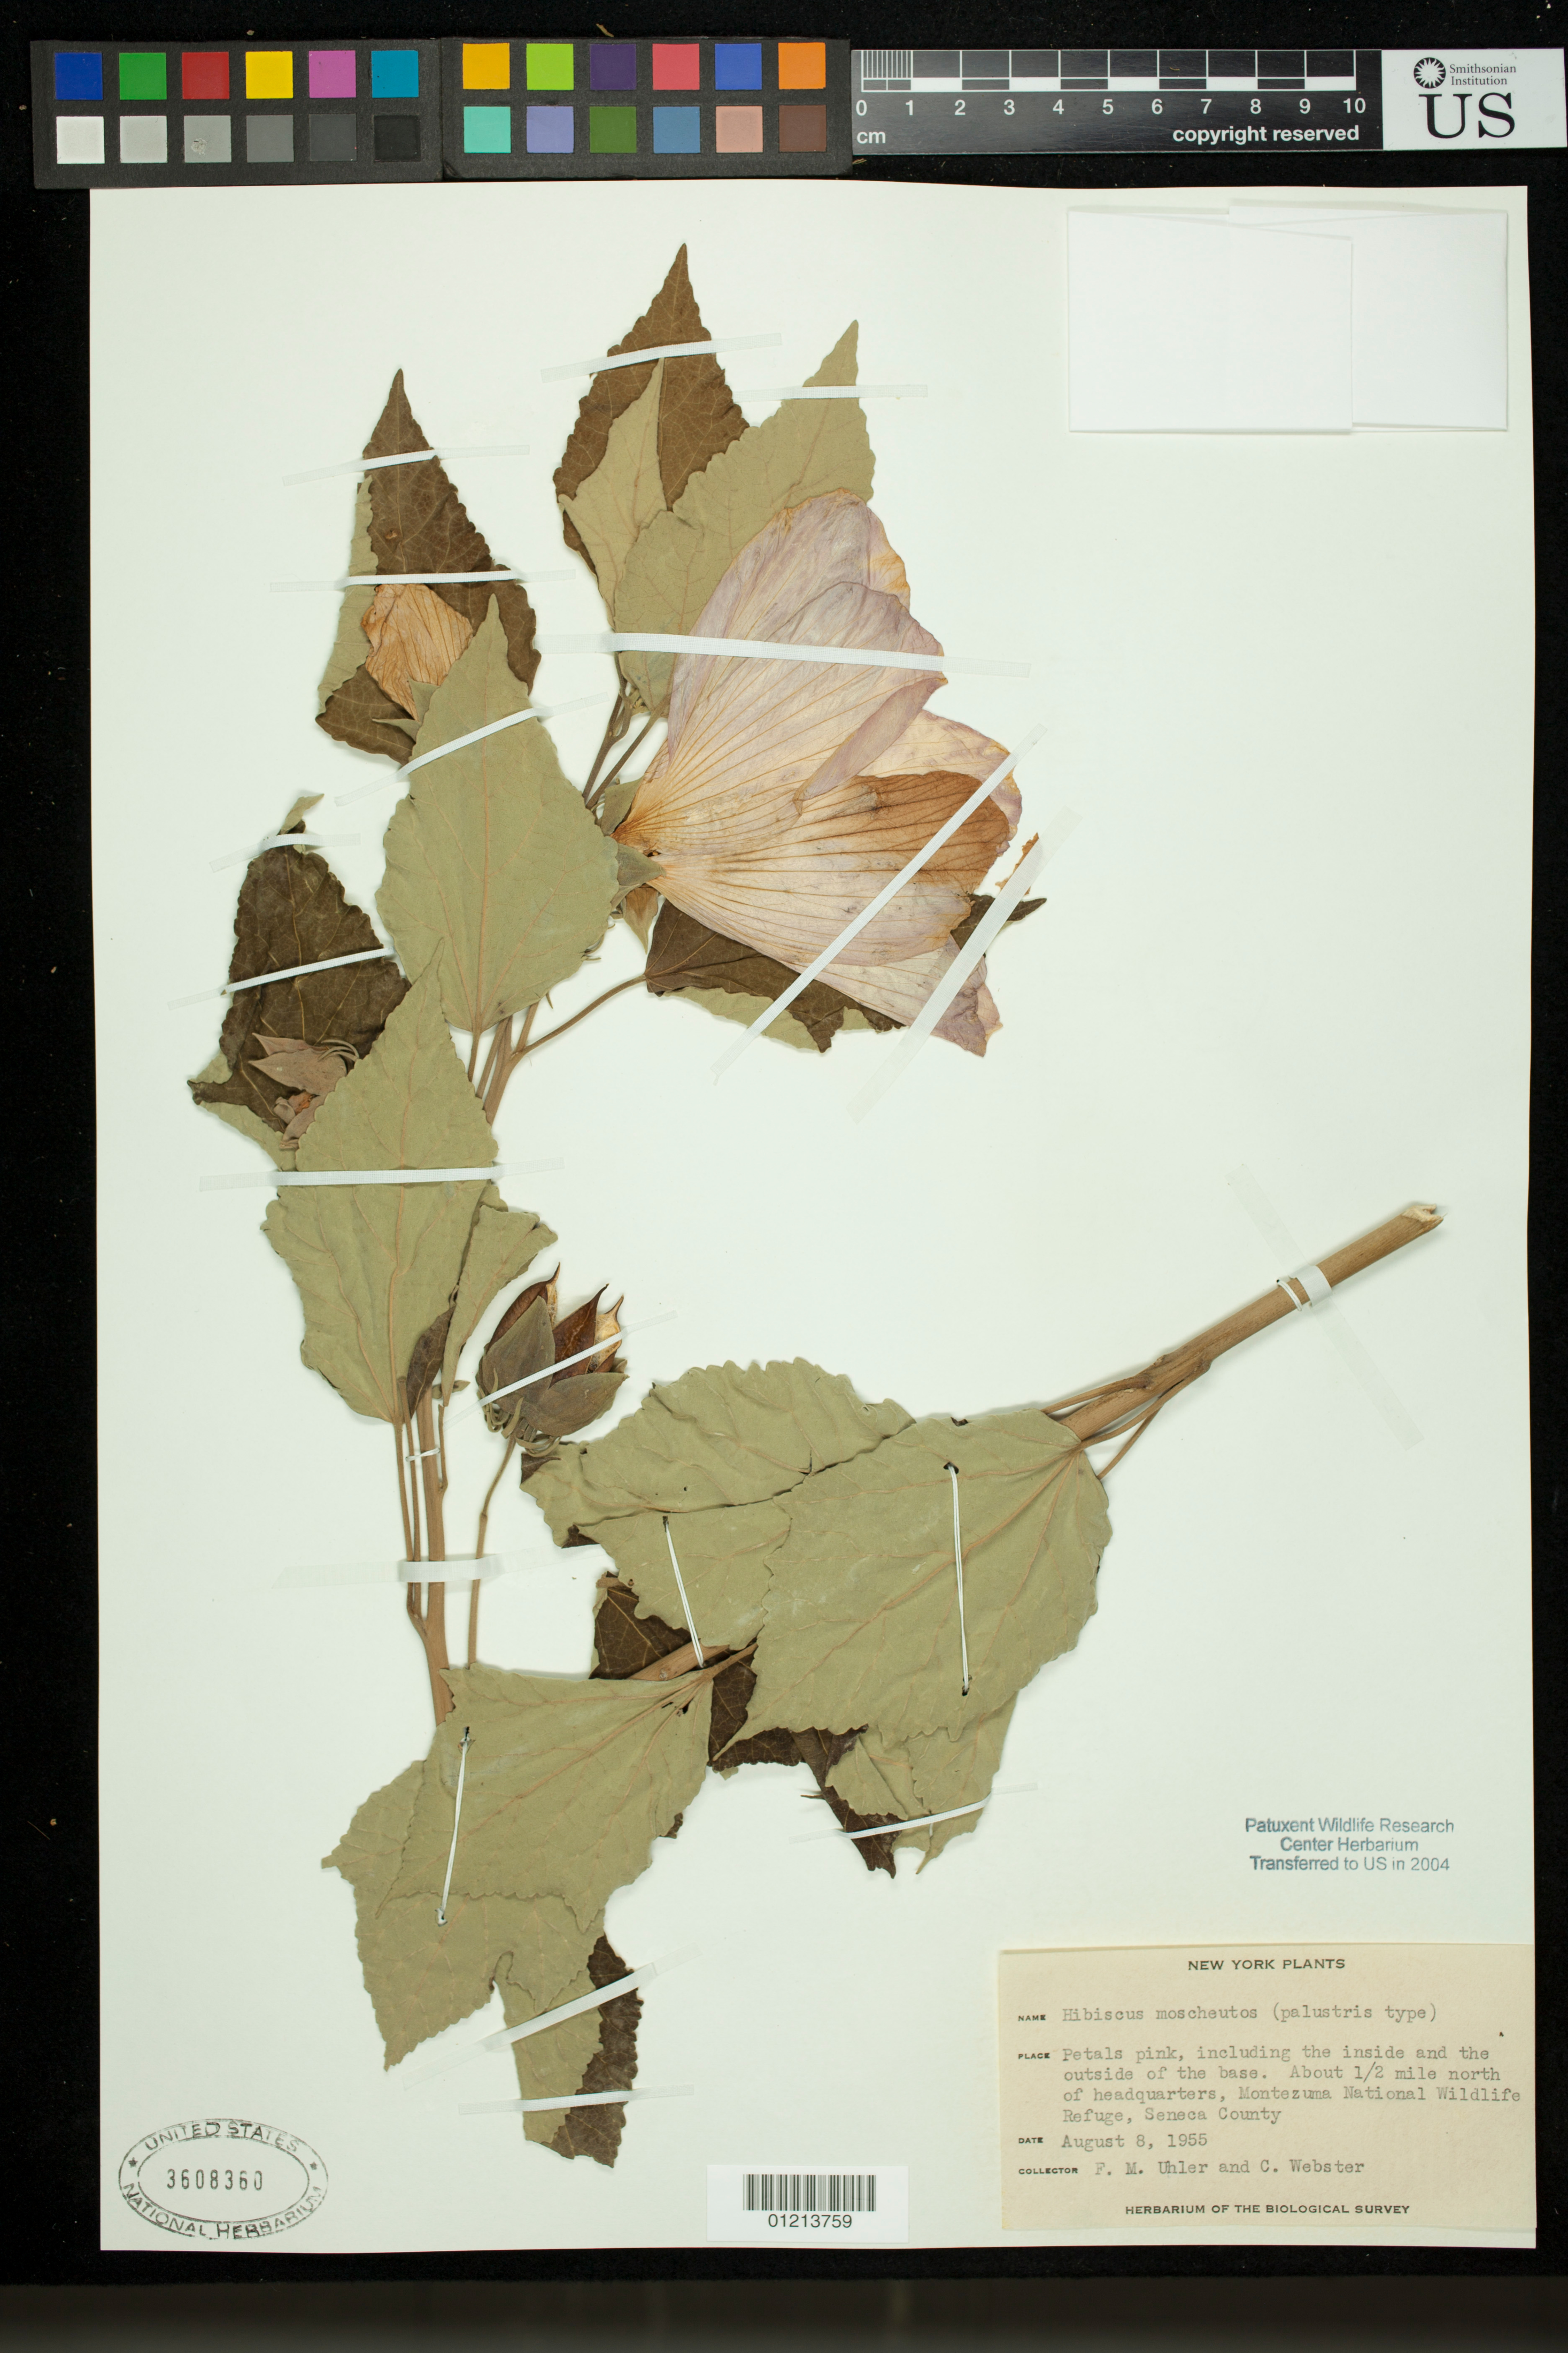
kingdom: Plantae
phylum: Tracheophyta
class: Magnoliopsida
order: Malvales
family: Malvaceae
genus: Hibiscus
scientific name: Hibiscus moscheutos subsp. moscheutos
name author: L.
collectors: F. M. Uhler & C. Webster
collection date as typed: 08 Aug 1955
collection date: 1955-08-08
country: United States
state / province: New York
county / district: Seneca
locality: About 1/2 mile north of headquarters, Montezuma National Wildlife Refuge, Seneca County.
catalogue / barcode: US 3608360